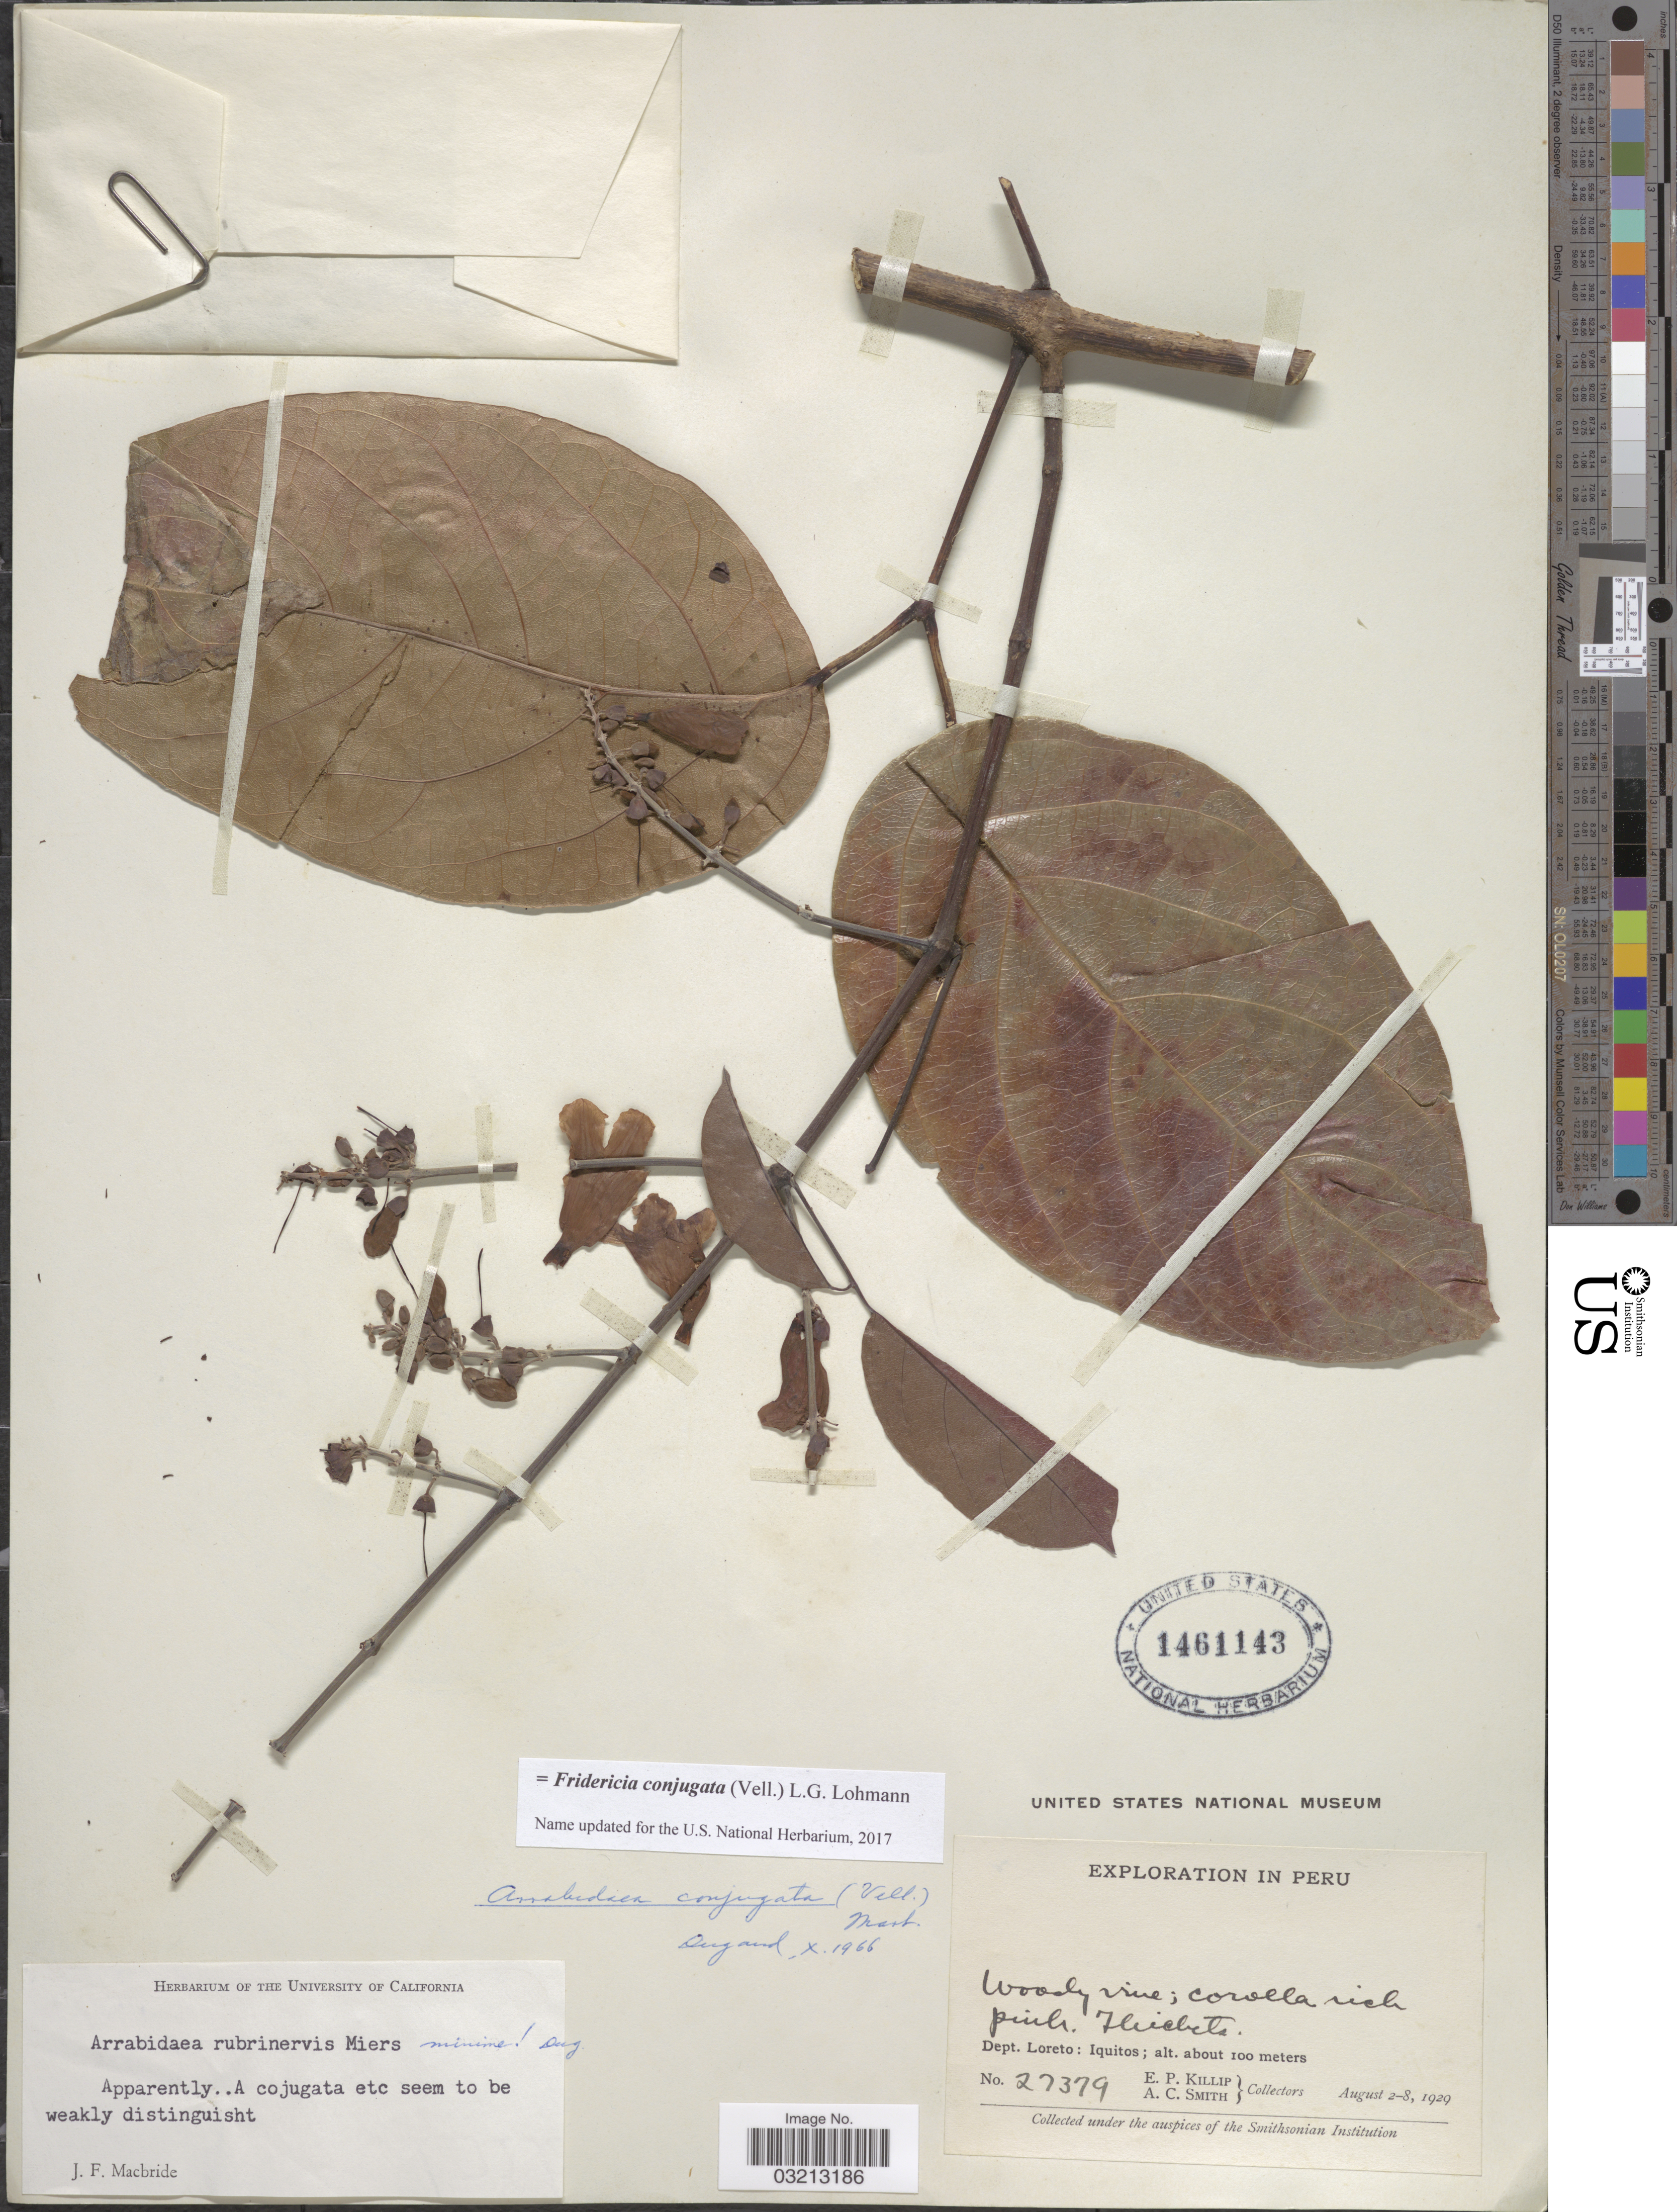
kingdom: Plantae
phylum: Tracheophyta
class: Magnoliopsida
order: Lamiales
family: Bignoniaceae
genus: Fridericia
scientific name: Fridericia conjugata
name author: (Vell.) L.G. Lohmann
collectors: E. P. Killip & A. C. Smith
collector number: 27379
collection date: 1929-08-02/1929-08-08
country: Peru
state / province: Loreto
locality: Dept. Loreto: Iquitos.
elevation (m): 100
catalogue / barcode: US 1461143